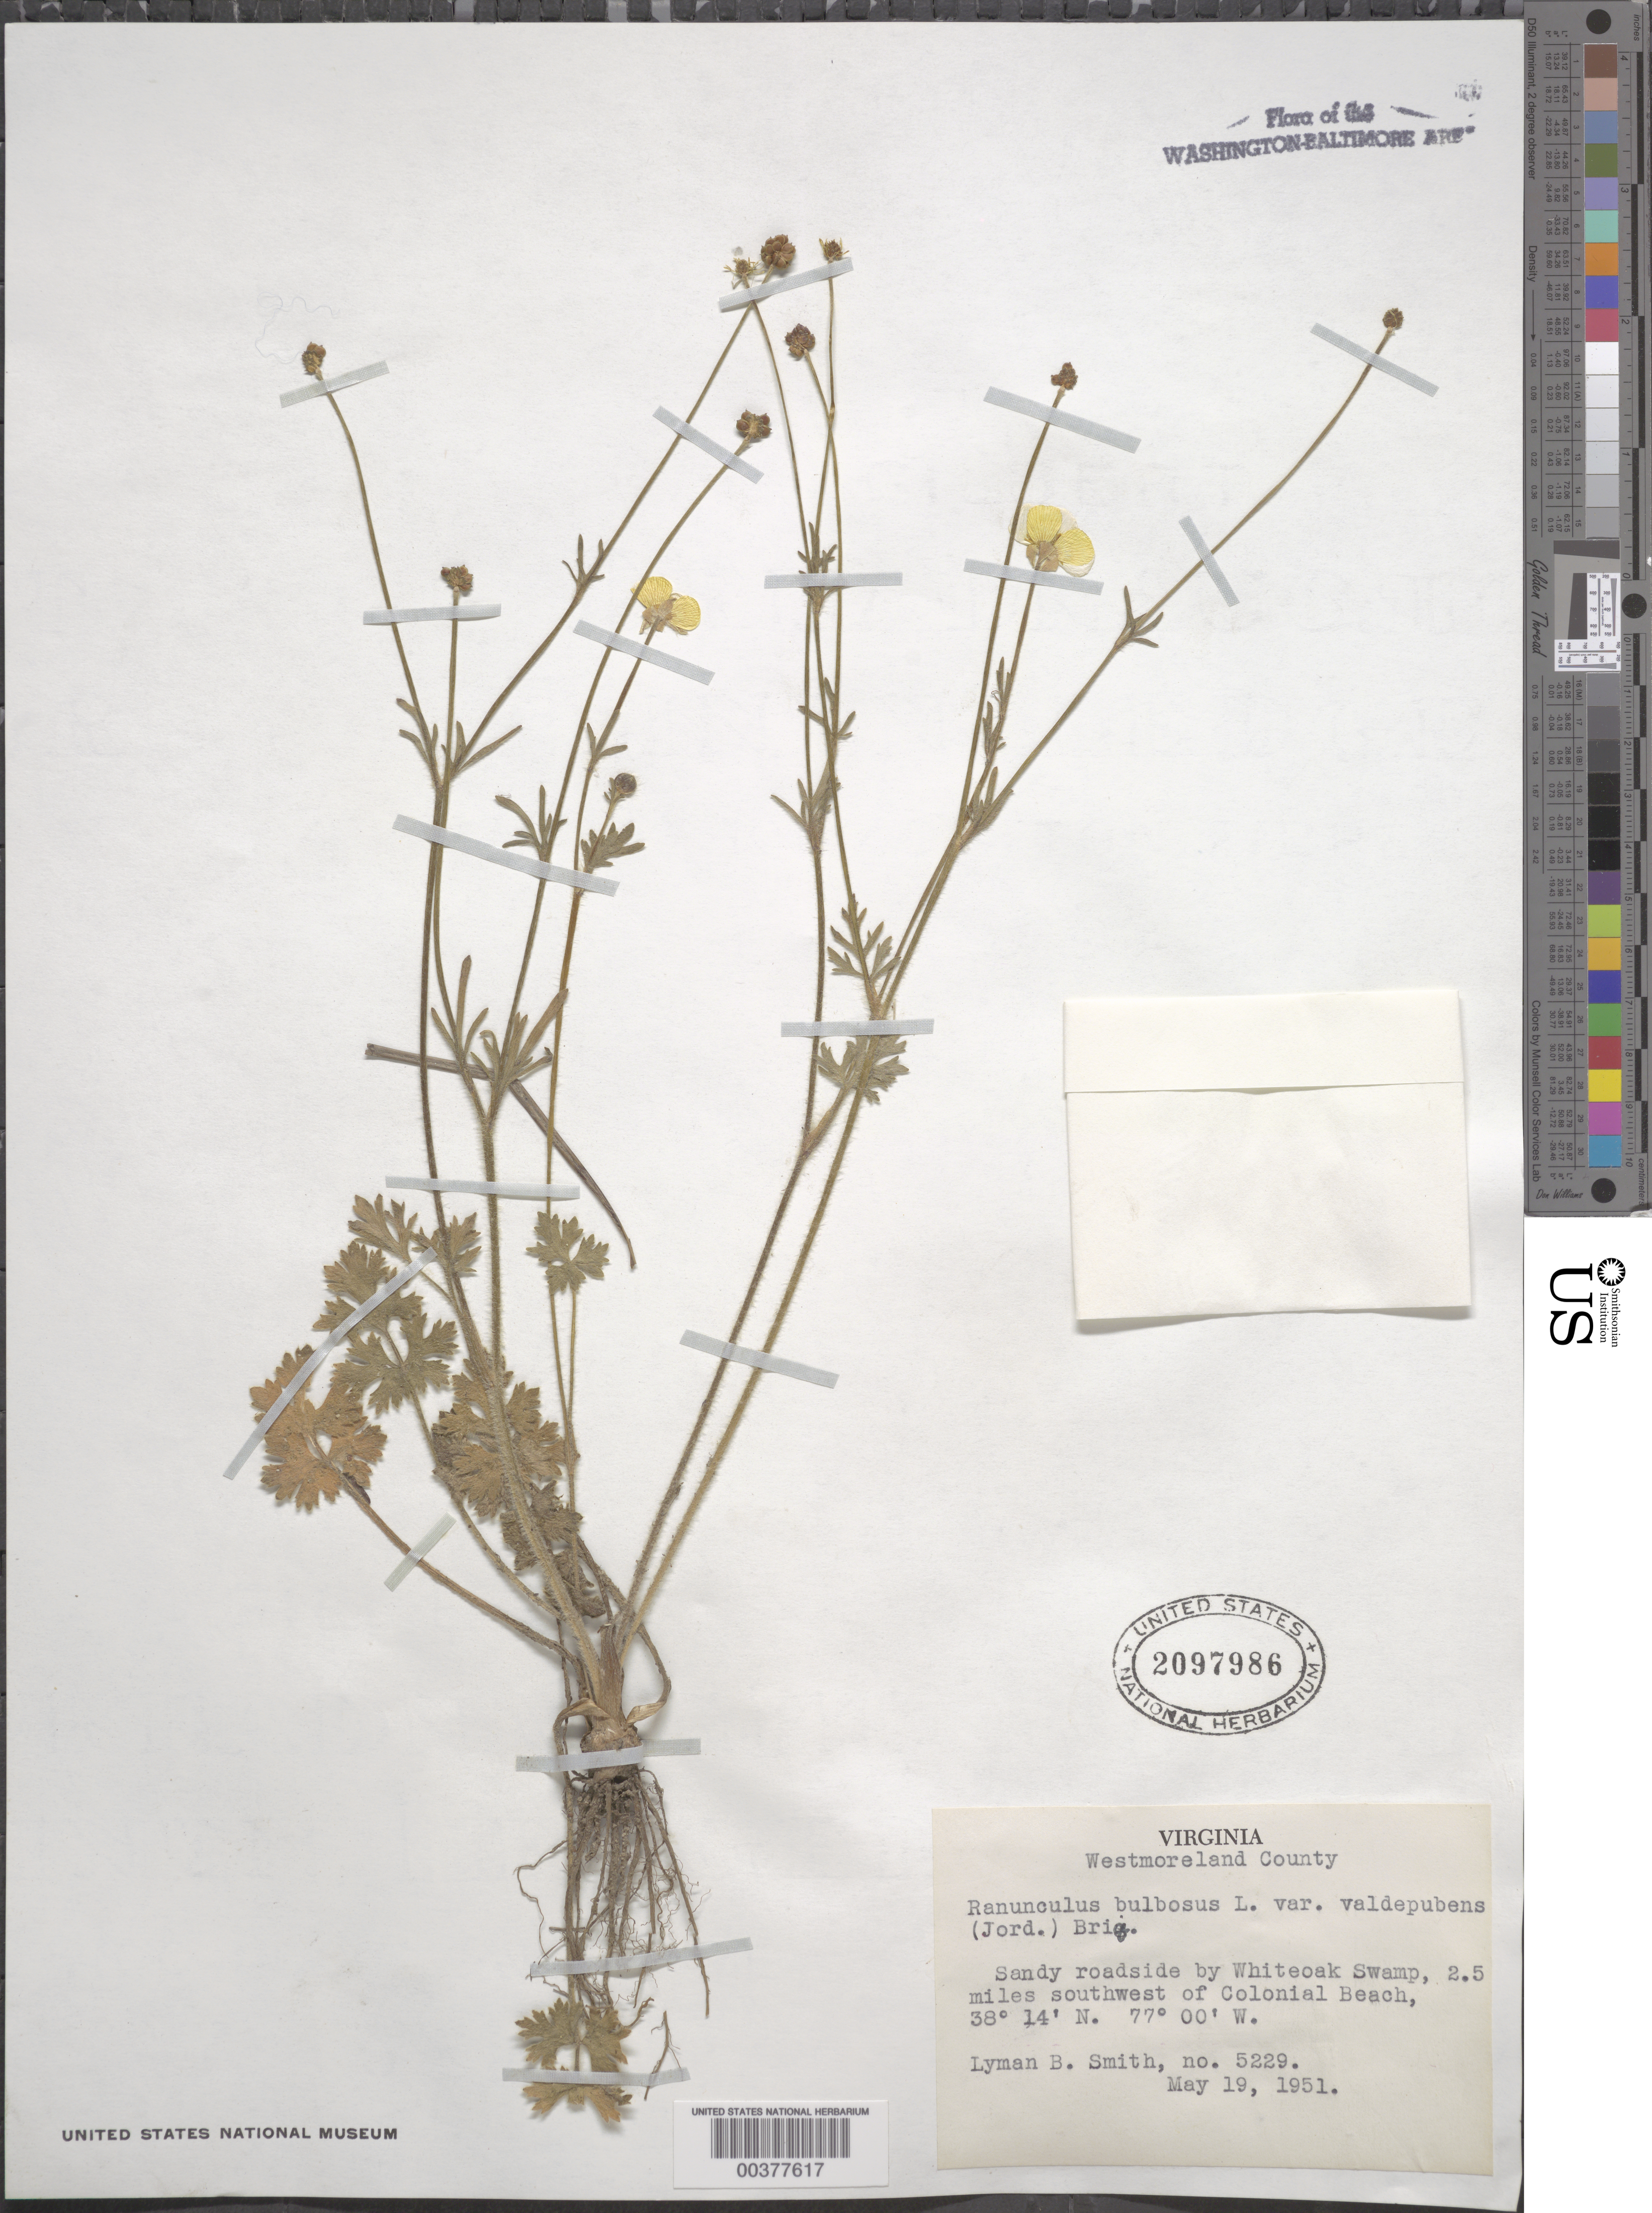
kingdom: Plantae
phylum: Tracheophyta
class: Magnoliopsida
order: Ranunculales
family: Ranunculaceae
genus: Ranunculus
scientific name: Ranunculus bulbosus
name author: L.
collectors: L. Smith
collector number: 5229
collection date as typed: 19 May 1951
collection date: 1951-05-19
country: United States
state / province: Virginia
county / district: Westmoreland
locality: Whiteoak swamp, southwest of Colonial Beach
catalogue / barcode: US 2097986